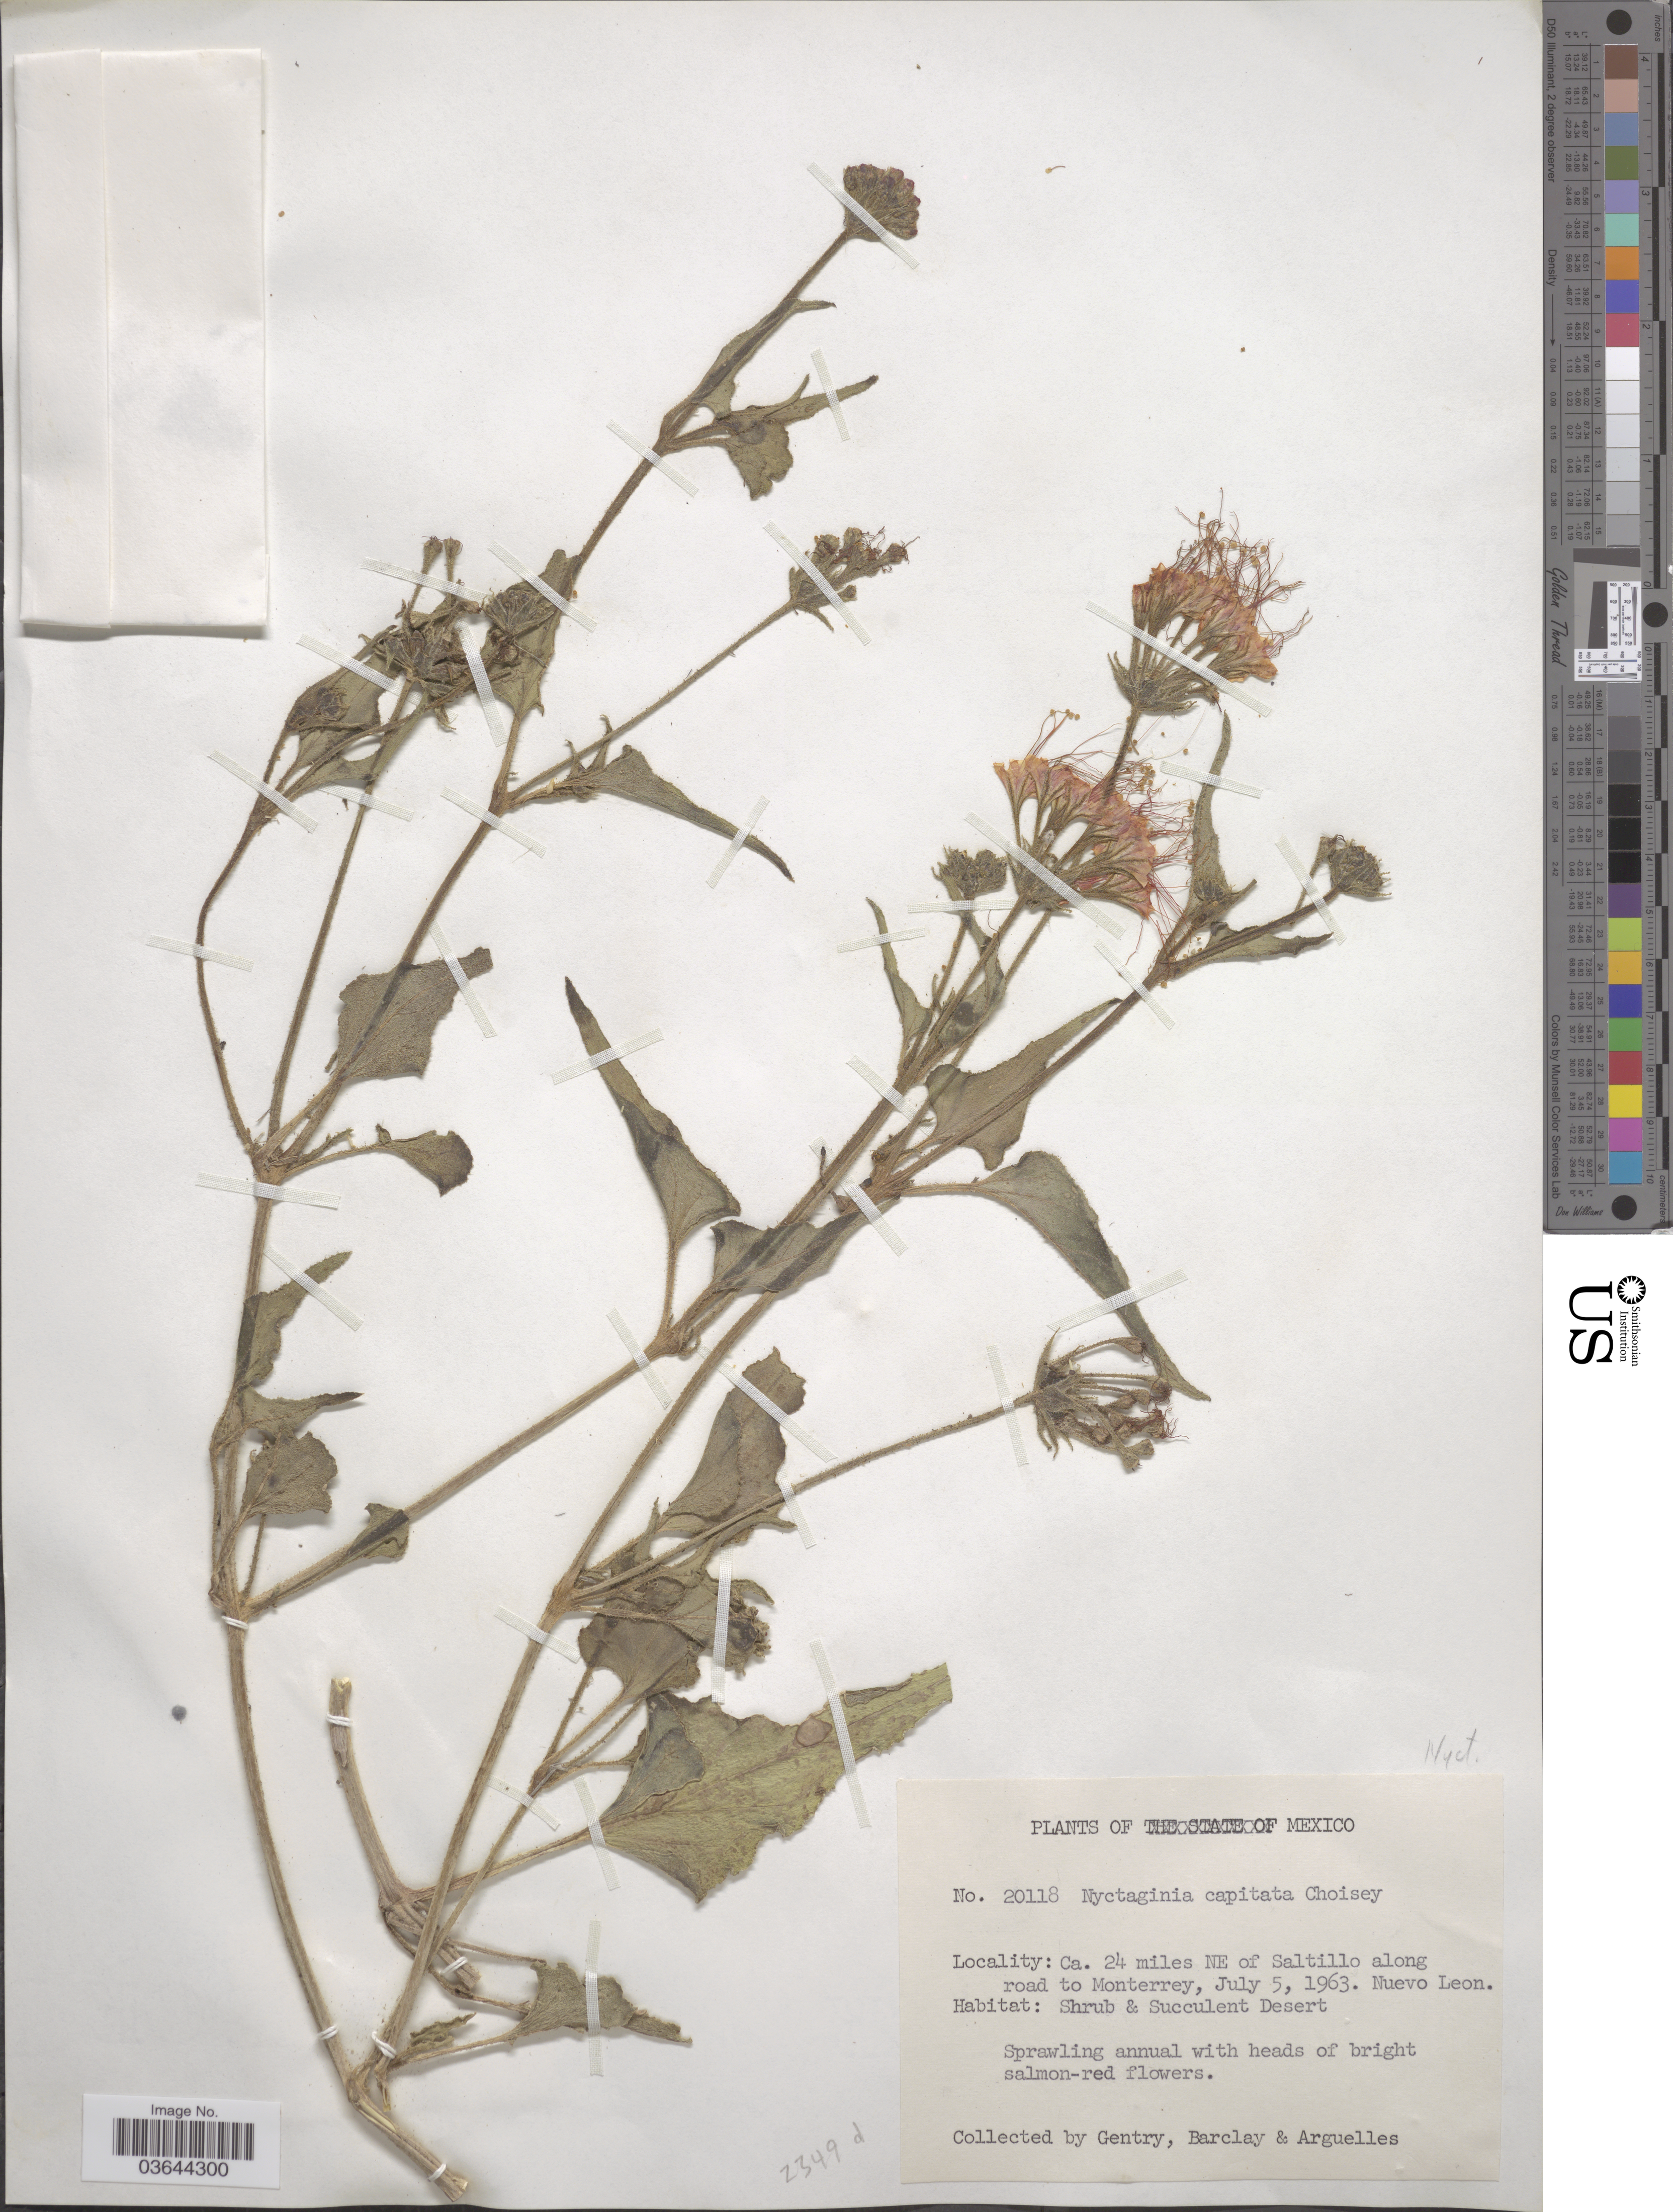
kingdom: Plantae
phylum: Tracheophyta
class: Magnoliopsida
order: Caryophyllales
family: Nyctaginaceae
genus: Nyctaginia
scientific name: Nyctaginia capitata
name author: Choisy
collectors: Gentry, --, -- Barclay & Arguelles, --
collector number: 20118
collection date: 1963-07-05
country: Mexico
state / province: Nuevo León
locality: Ca. 24 miles NE of Saltillo along road to Monterrey.